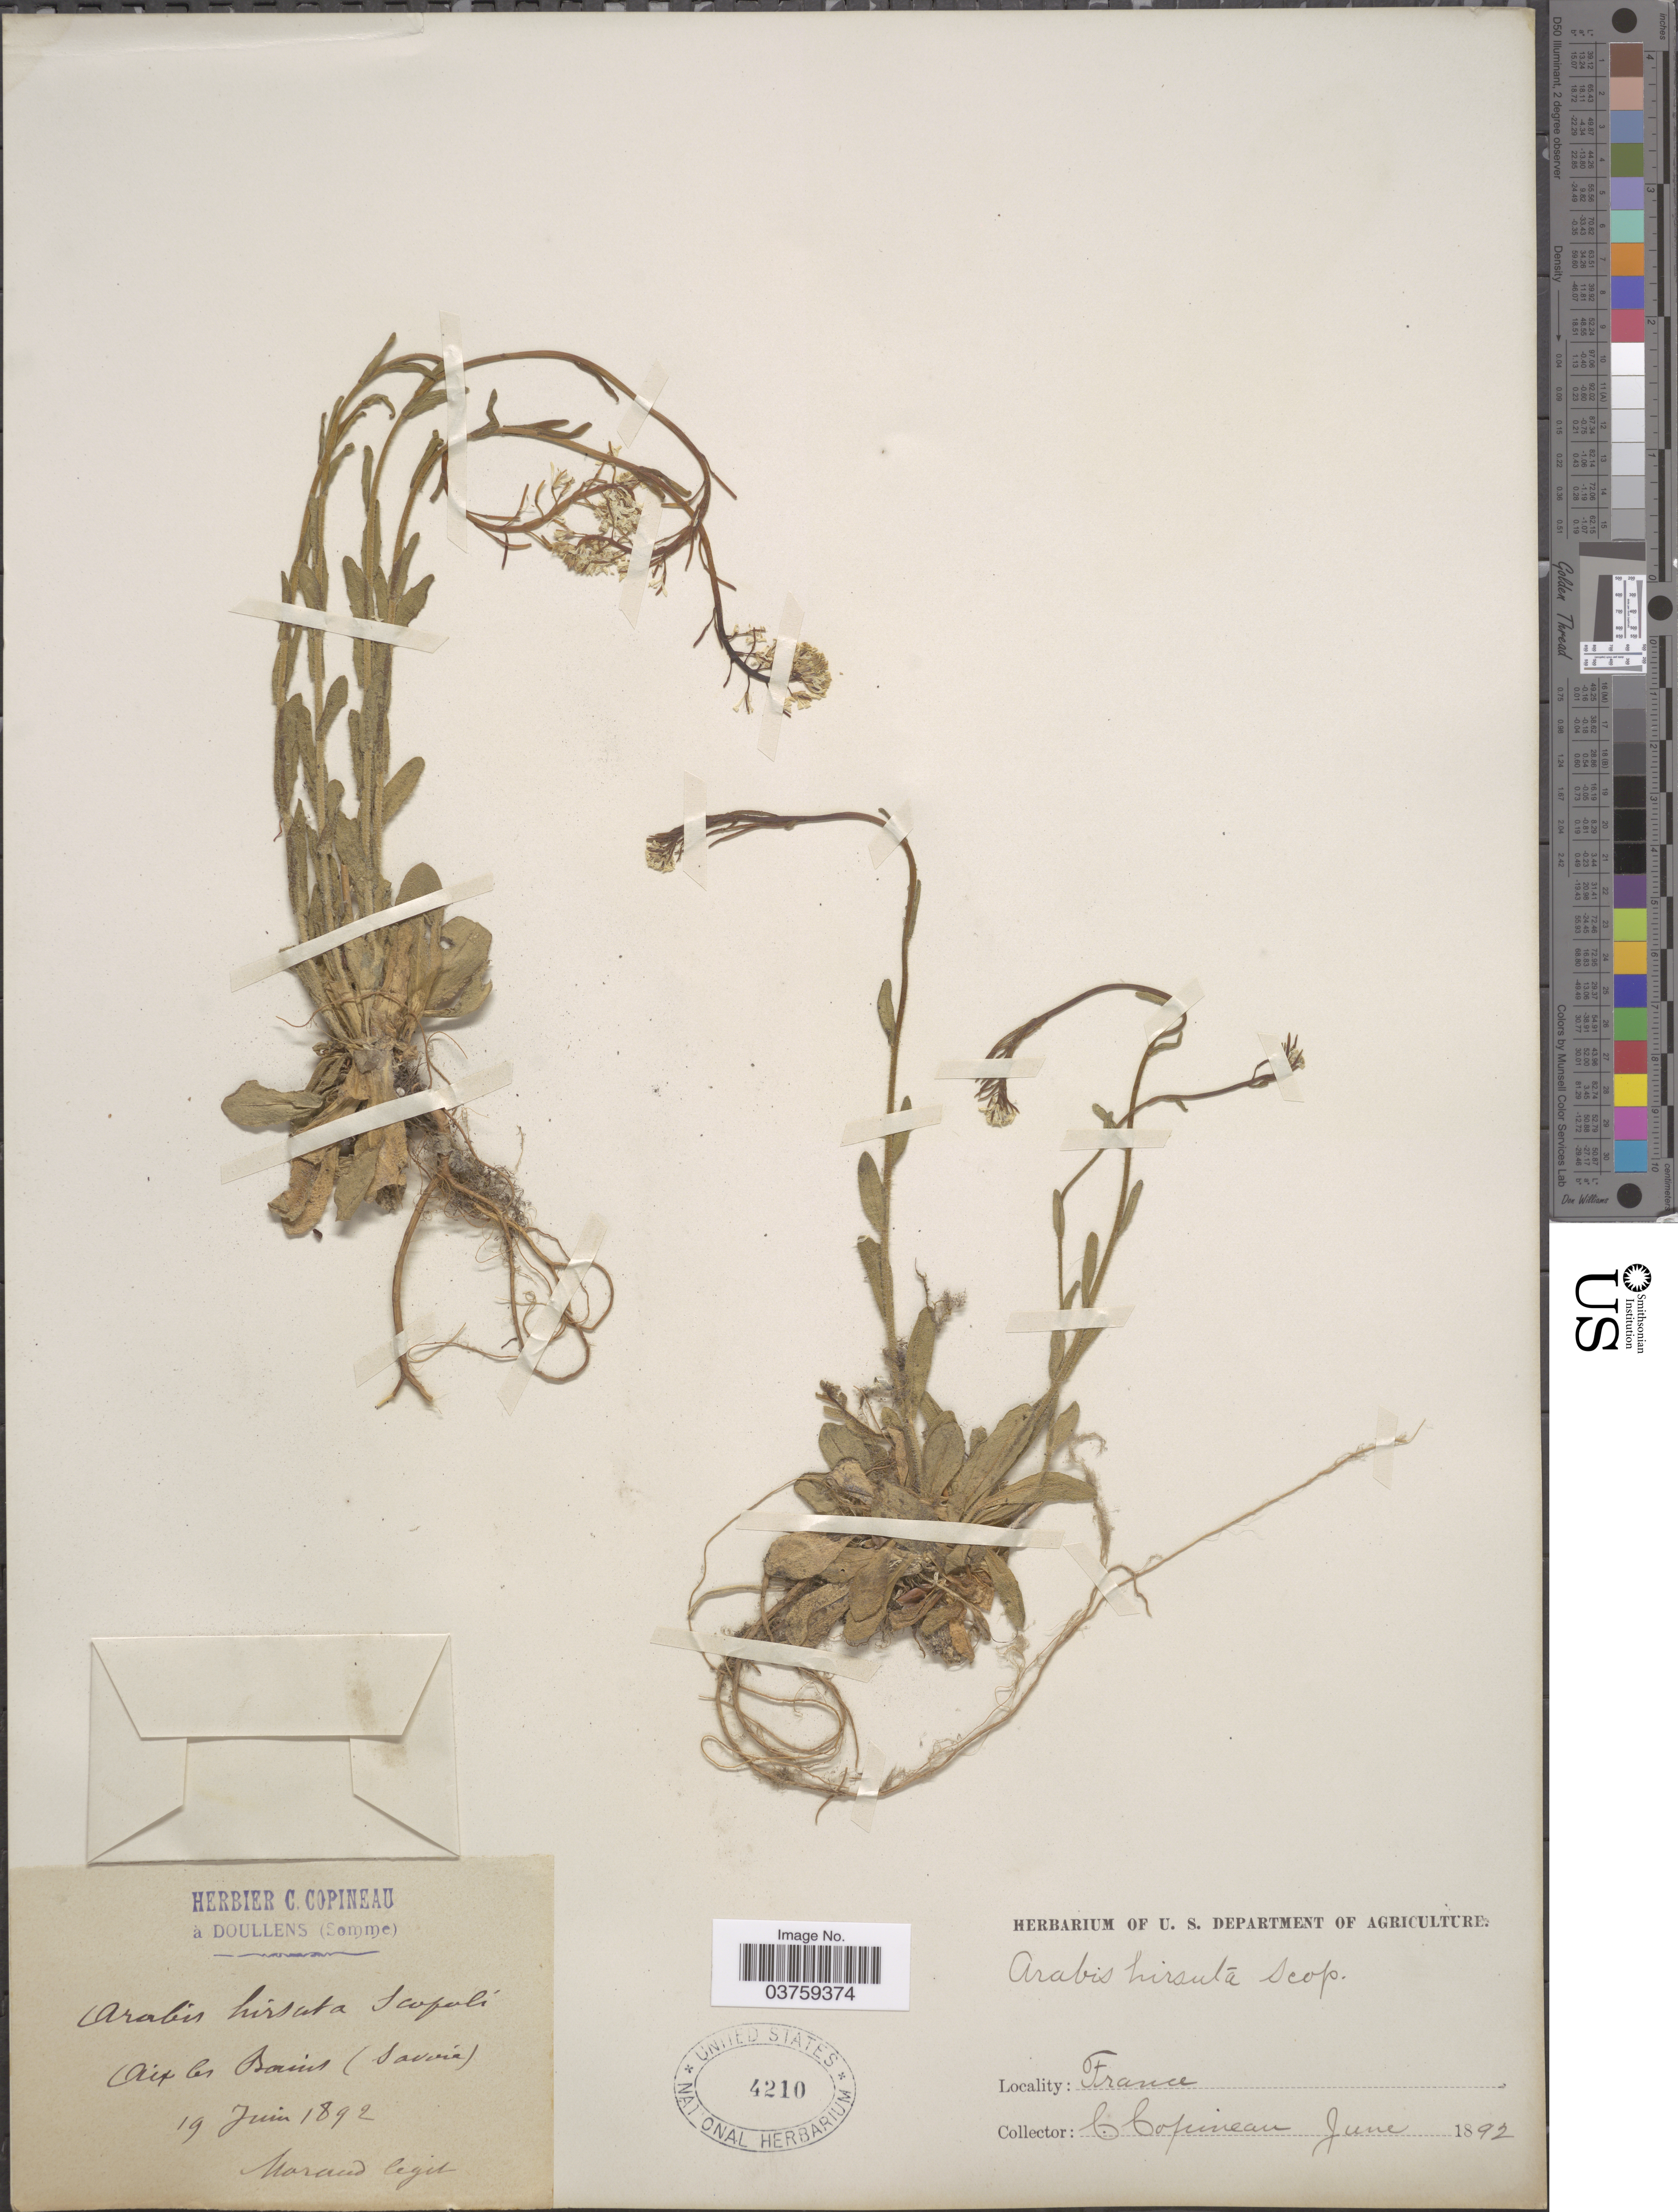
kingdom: Plantae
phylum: Tracheophyta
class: Magnoliopsida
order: Brassicales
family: Brassicaceae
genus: Arabis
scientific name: Arabis hirsuta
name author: (L.) Scop.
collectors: -. Maraud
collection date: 1892-06-19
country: France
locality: Aix les Bains (Savoie).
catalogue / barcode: US 4210